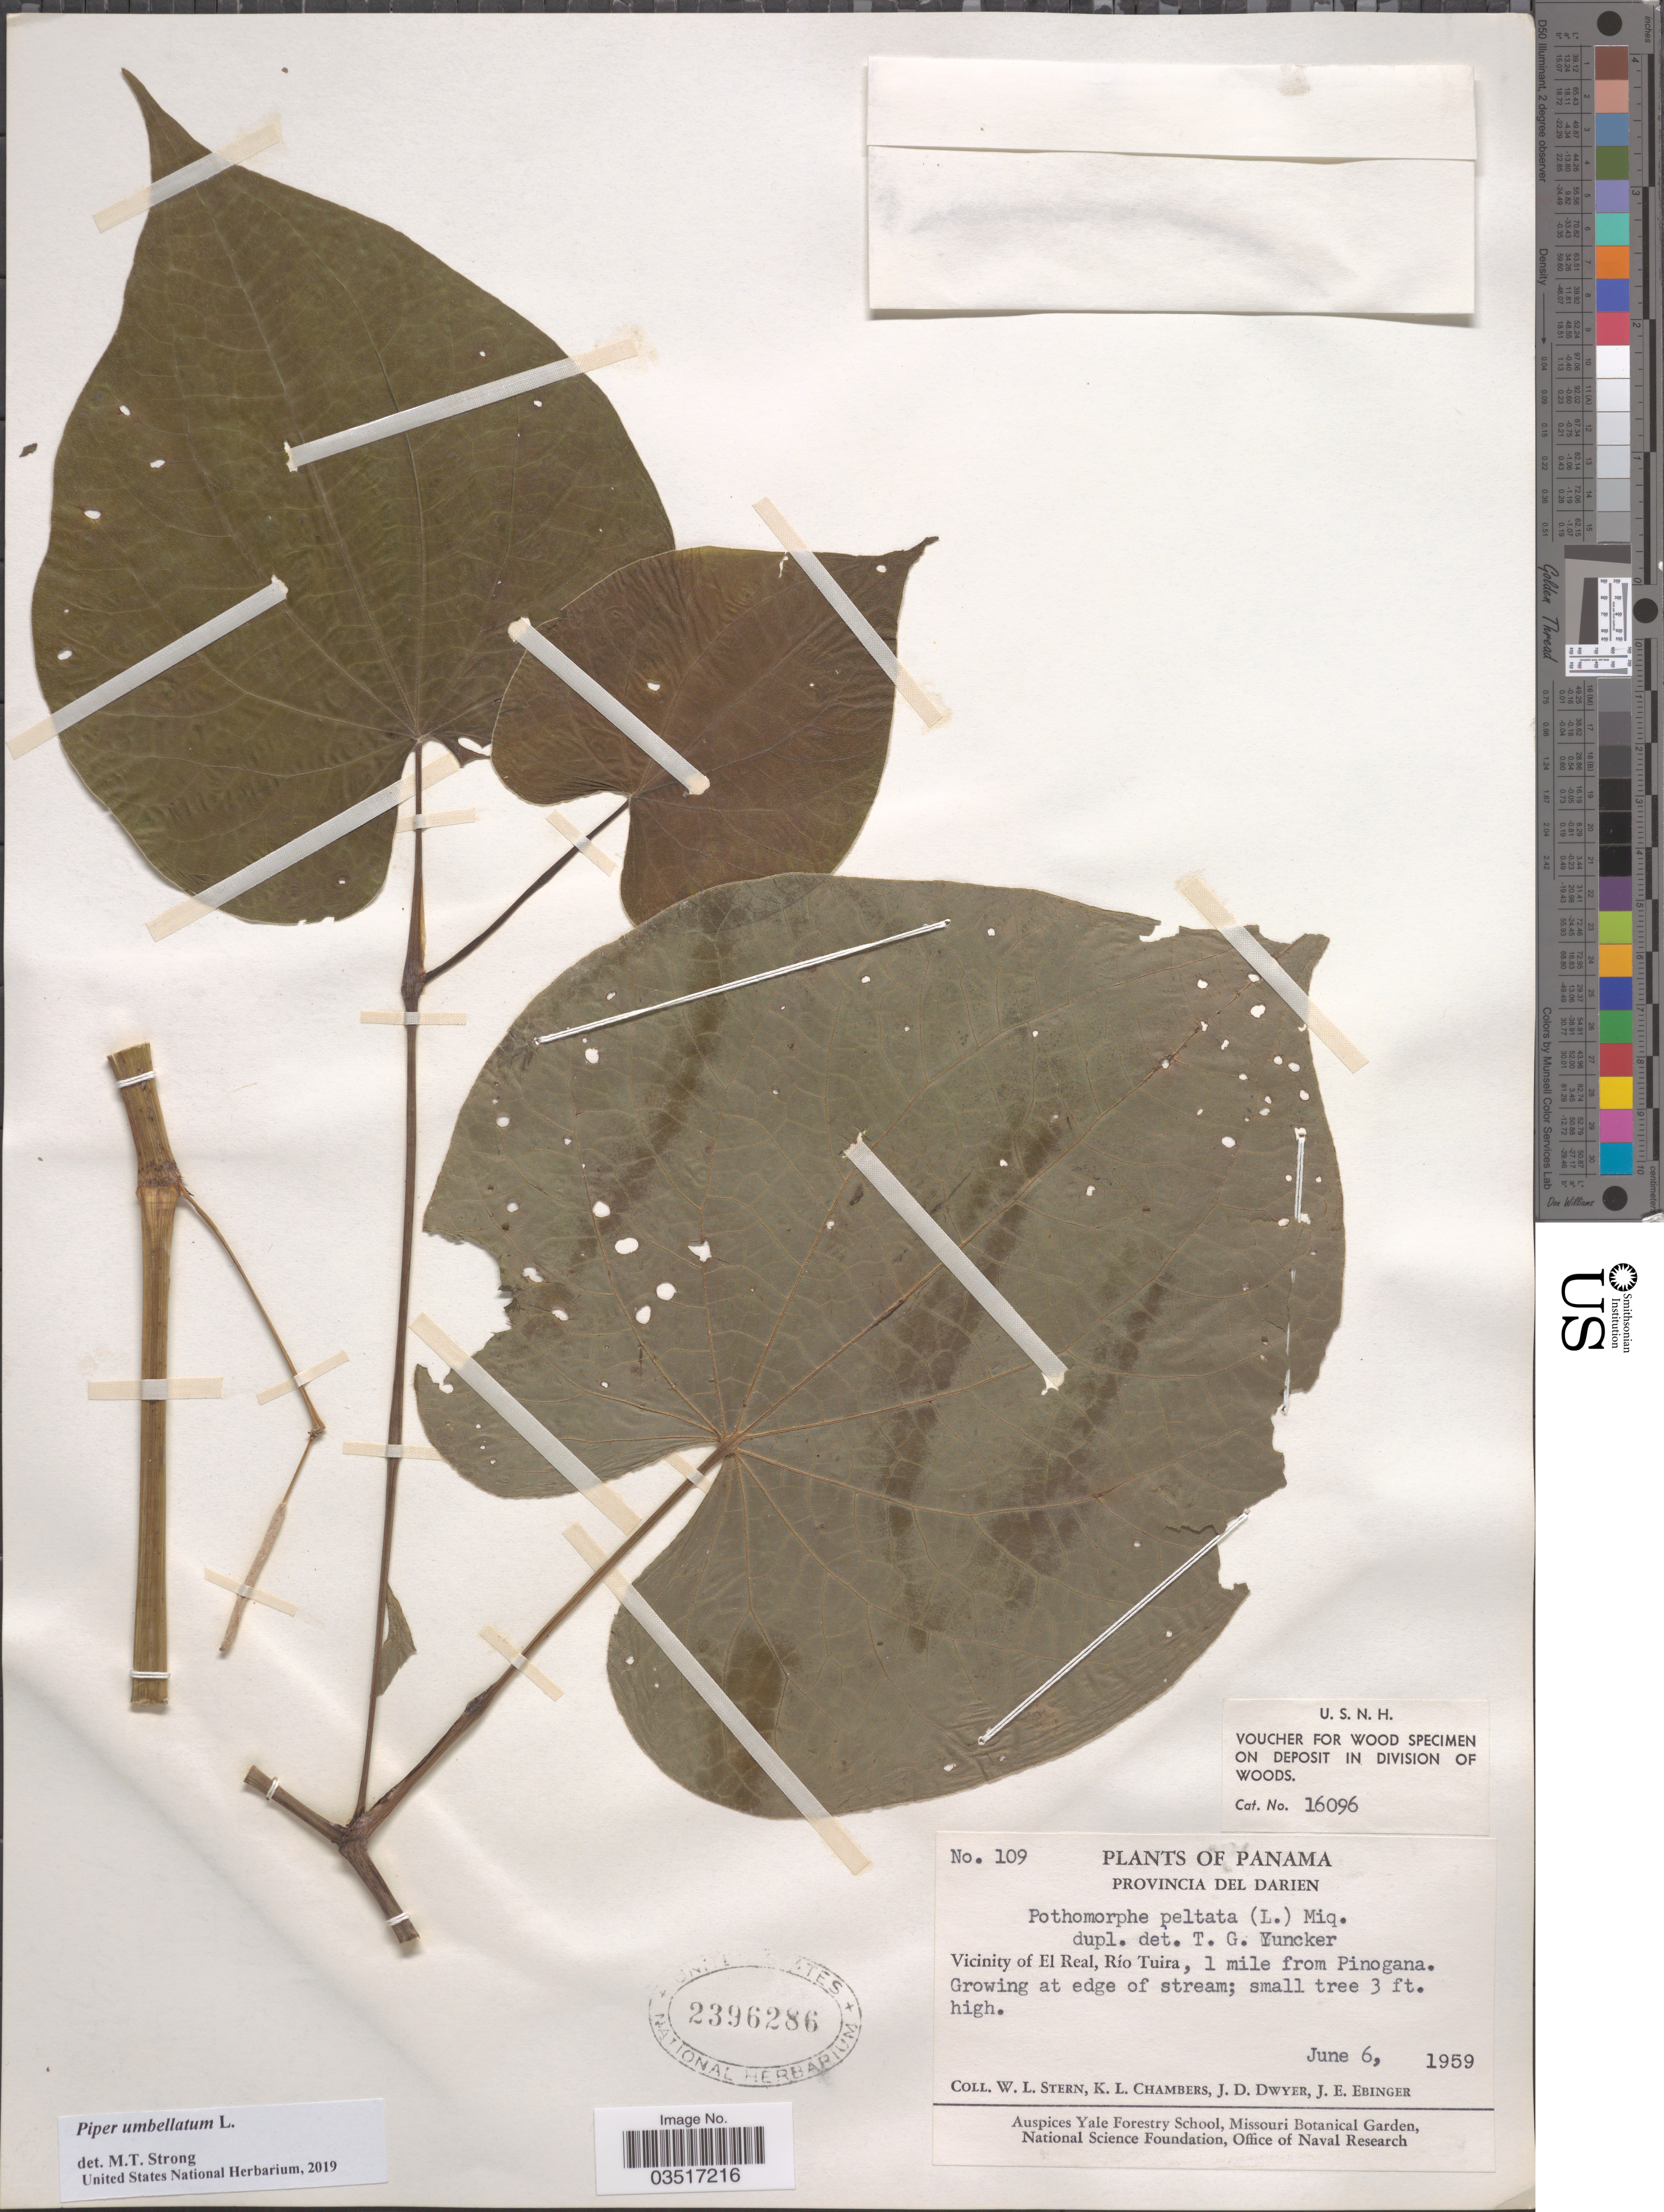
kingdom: Plantae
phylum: Tracheophyta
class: Magnoliopsida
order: Piperales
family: Piperaceae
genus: Piper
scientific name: Piper umbellatum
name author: L.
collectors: W. L. Stern, K. Chambers, J. D. Dwyer & J. Ebinger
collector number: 109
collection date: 1959-06-06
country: Panama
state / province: Darien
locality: Vicinity of El Real, Río Tuira, 1 mile from Pinogana.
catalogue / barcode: US 2396286